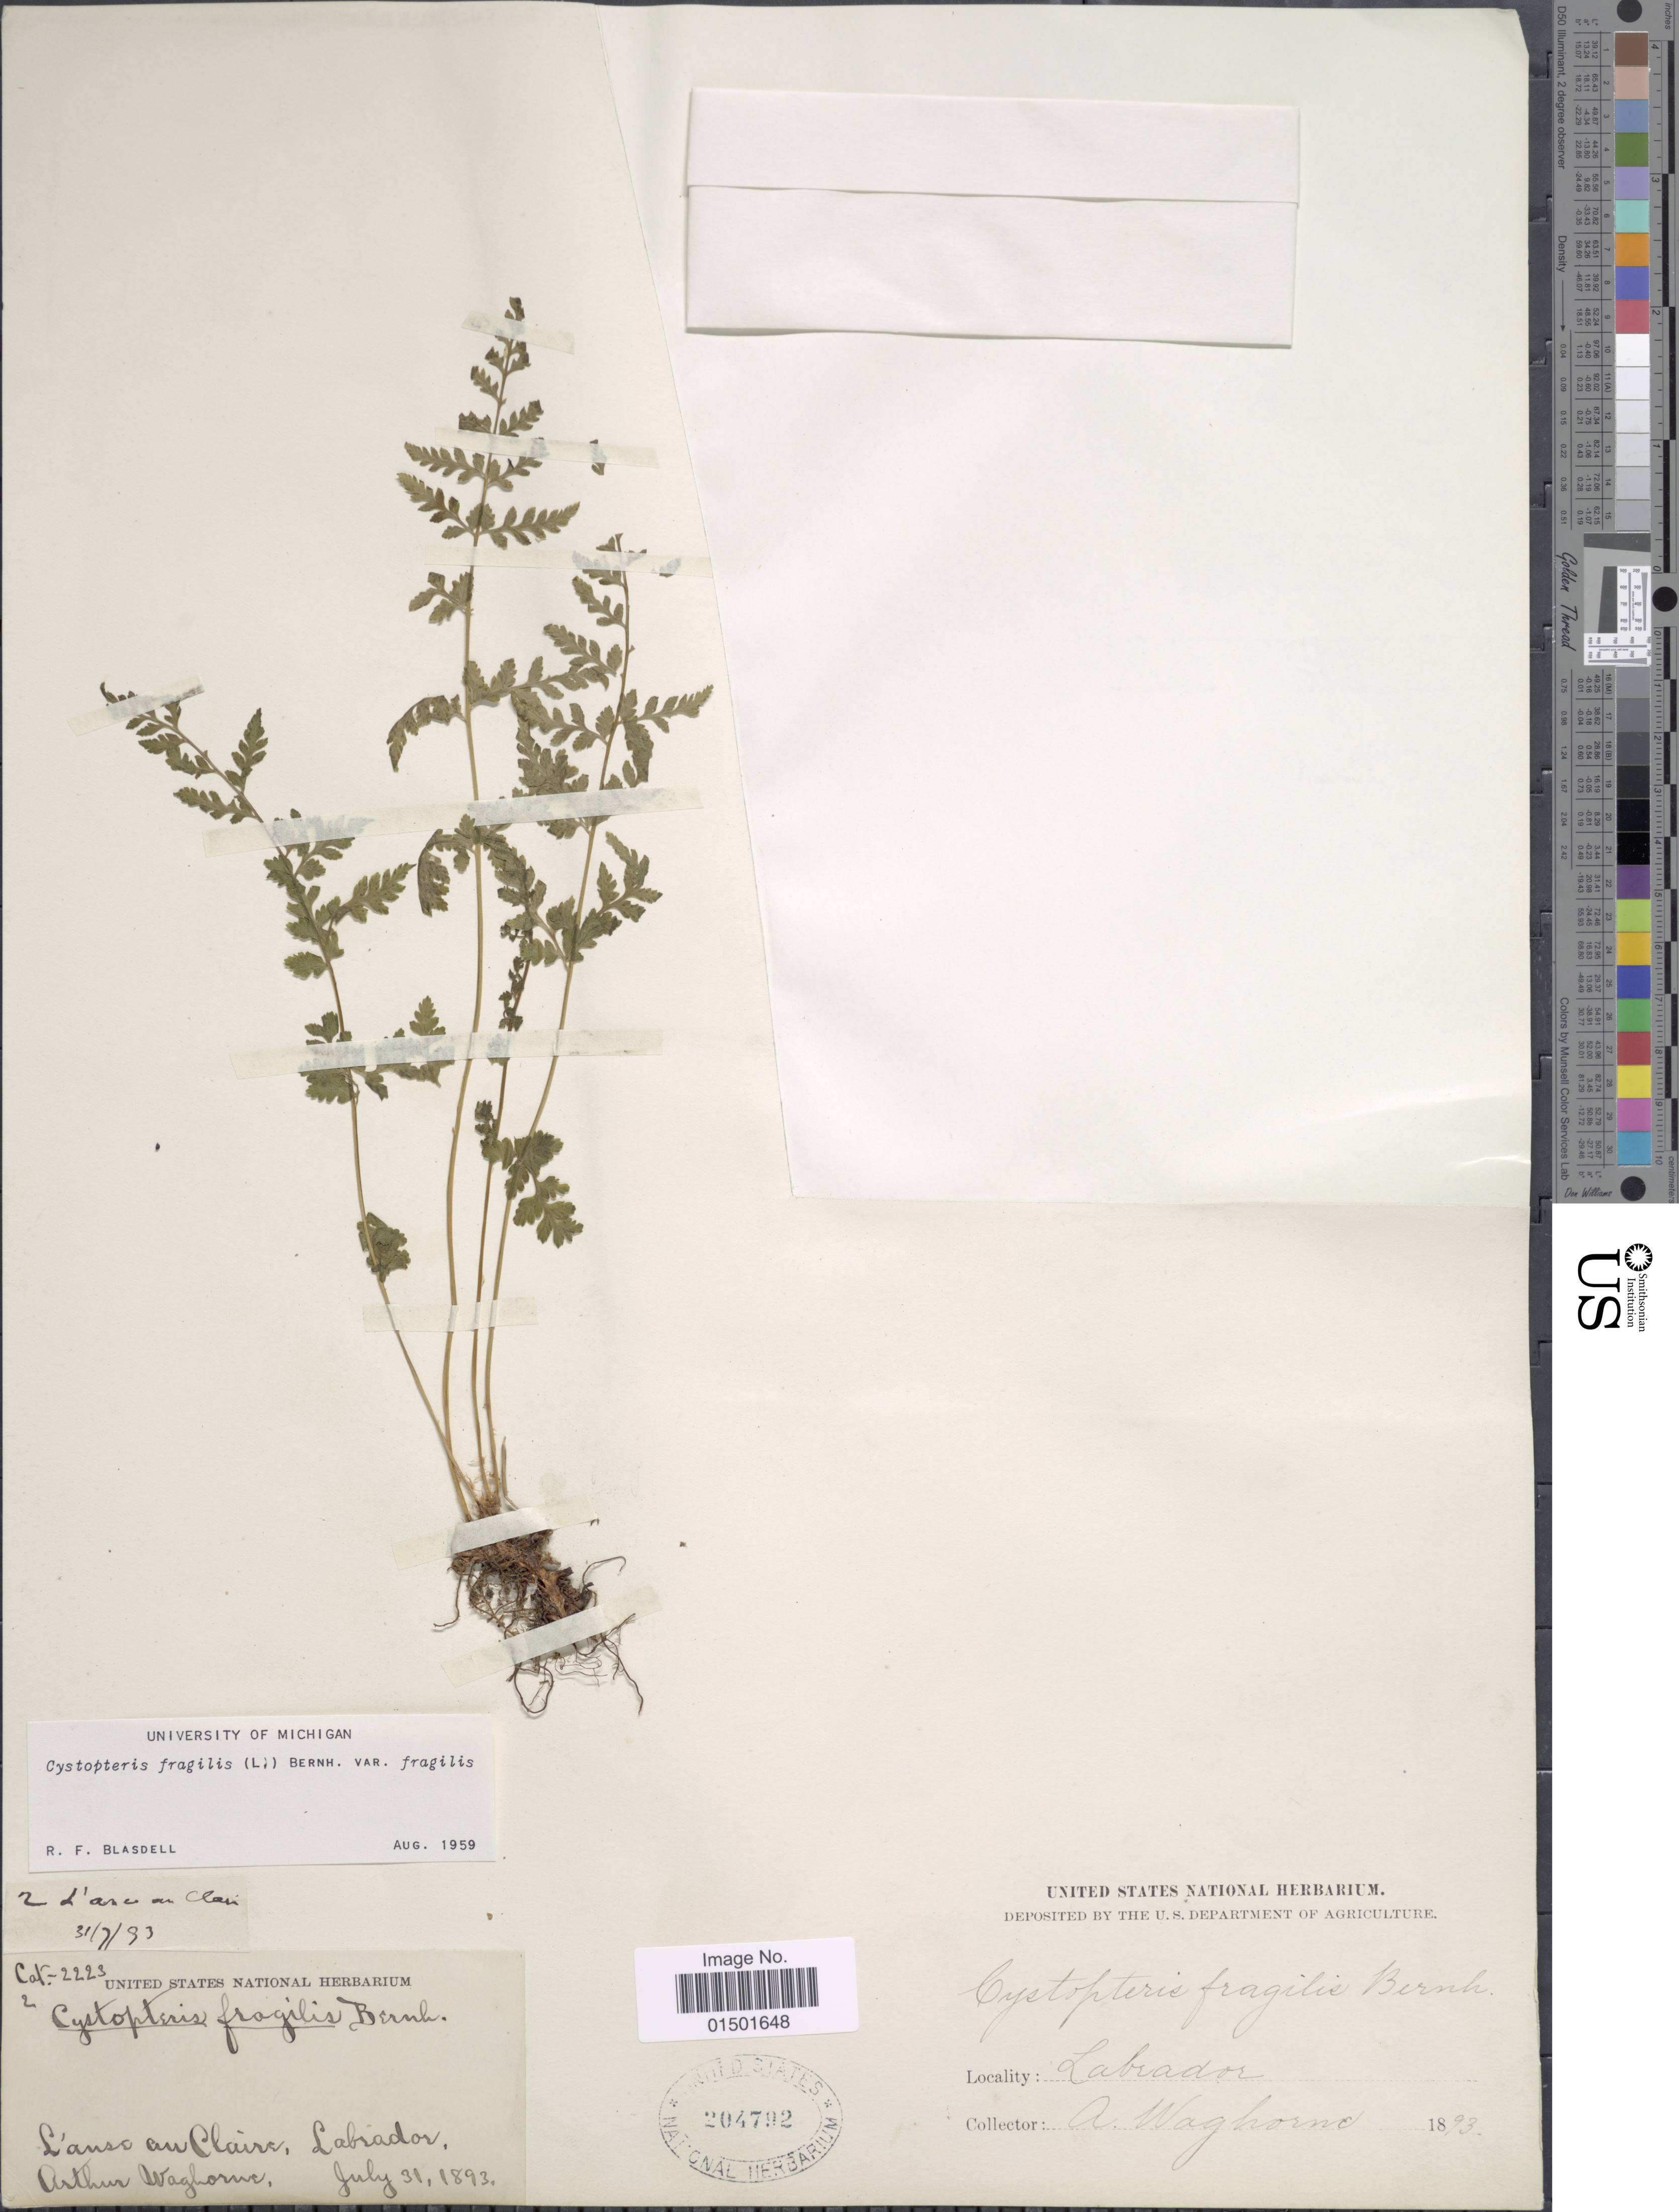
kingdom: Plantae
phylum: Tracheophyta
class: Polypodiopsida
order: Polypodiales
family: Cystopteridaceae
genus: Cystopteris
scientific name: Cystopteris fragilis var. fragilis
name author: (L.) Bernh.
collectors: A. Waghorne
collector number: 22232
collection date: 1893-07-31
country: Canada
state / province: Newfoundland and Labrador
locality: Lánso auClaire, Labrador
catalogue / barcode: US 204792